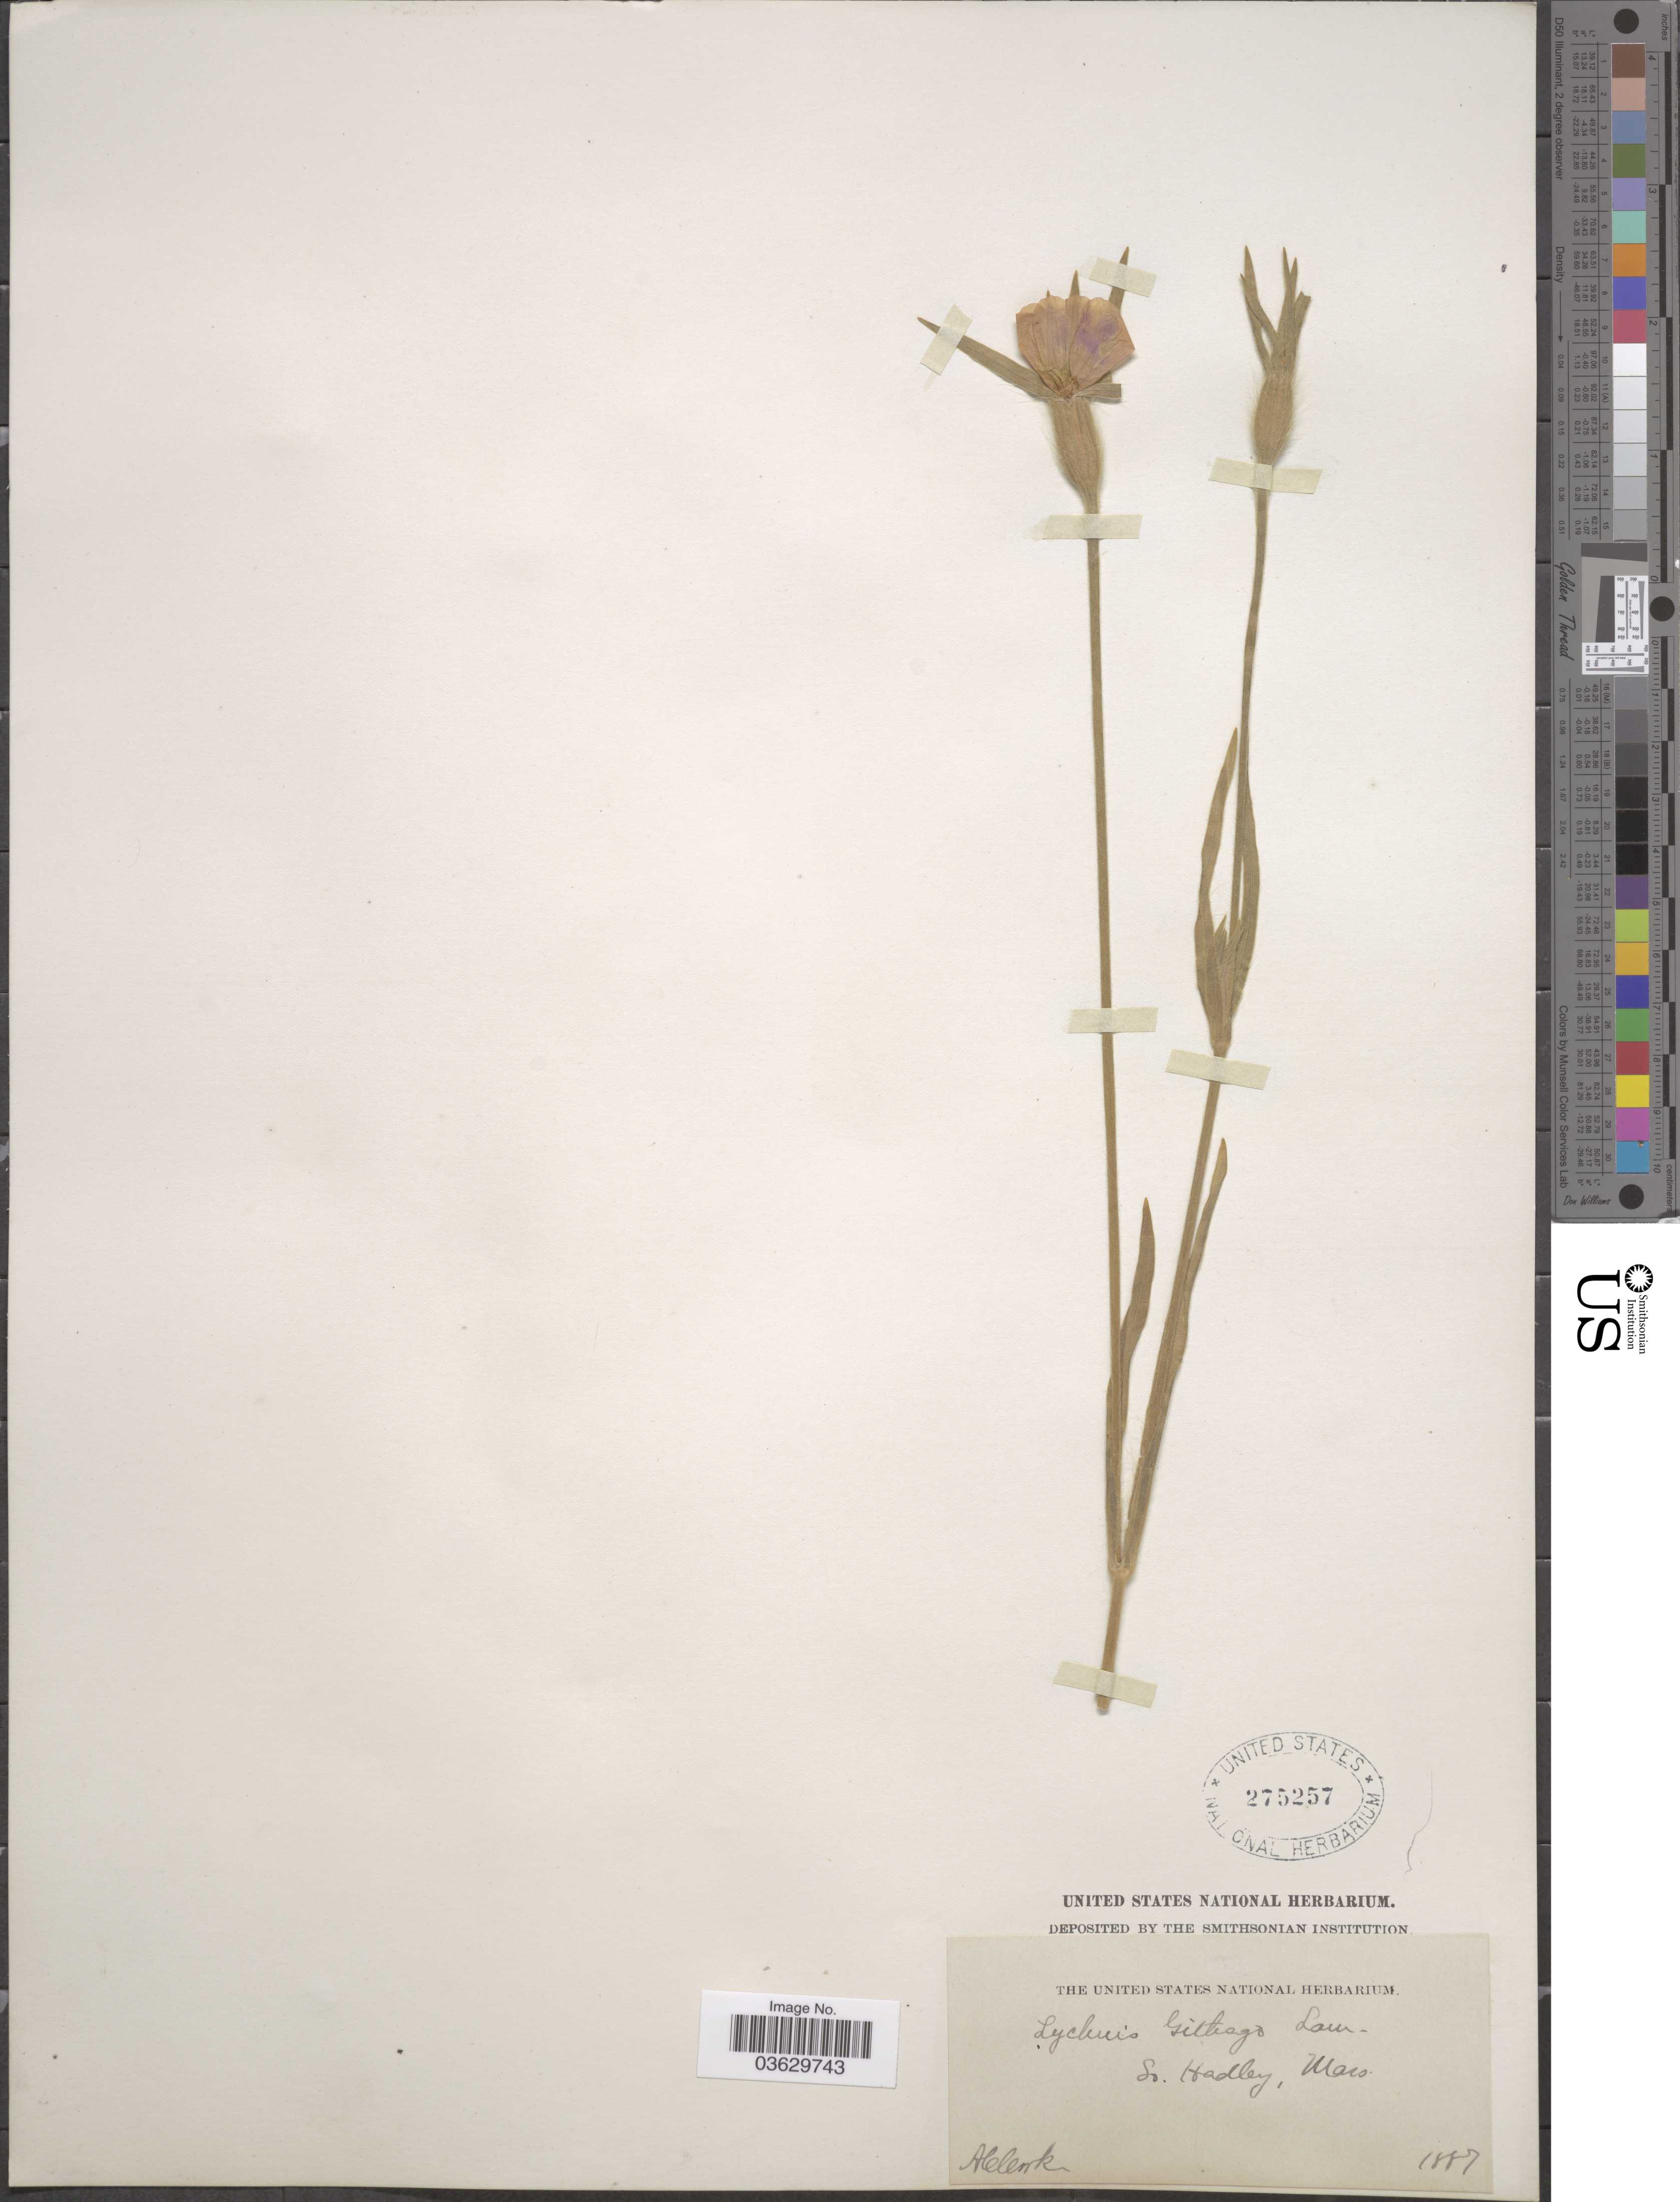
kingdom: Plantae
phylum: Tracheophyta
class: Magnoliopsida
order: Caryophyllales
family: Caryophyllaceae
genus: Agrostemma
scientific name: Agrostemma githago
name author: L.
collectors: A. Cook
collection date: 1887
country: United States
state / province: Massachusetts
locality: So Hadley.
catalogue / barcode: US 275257